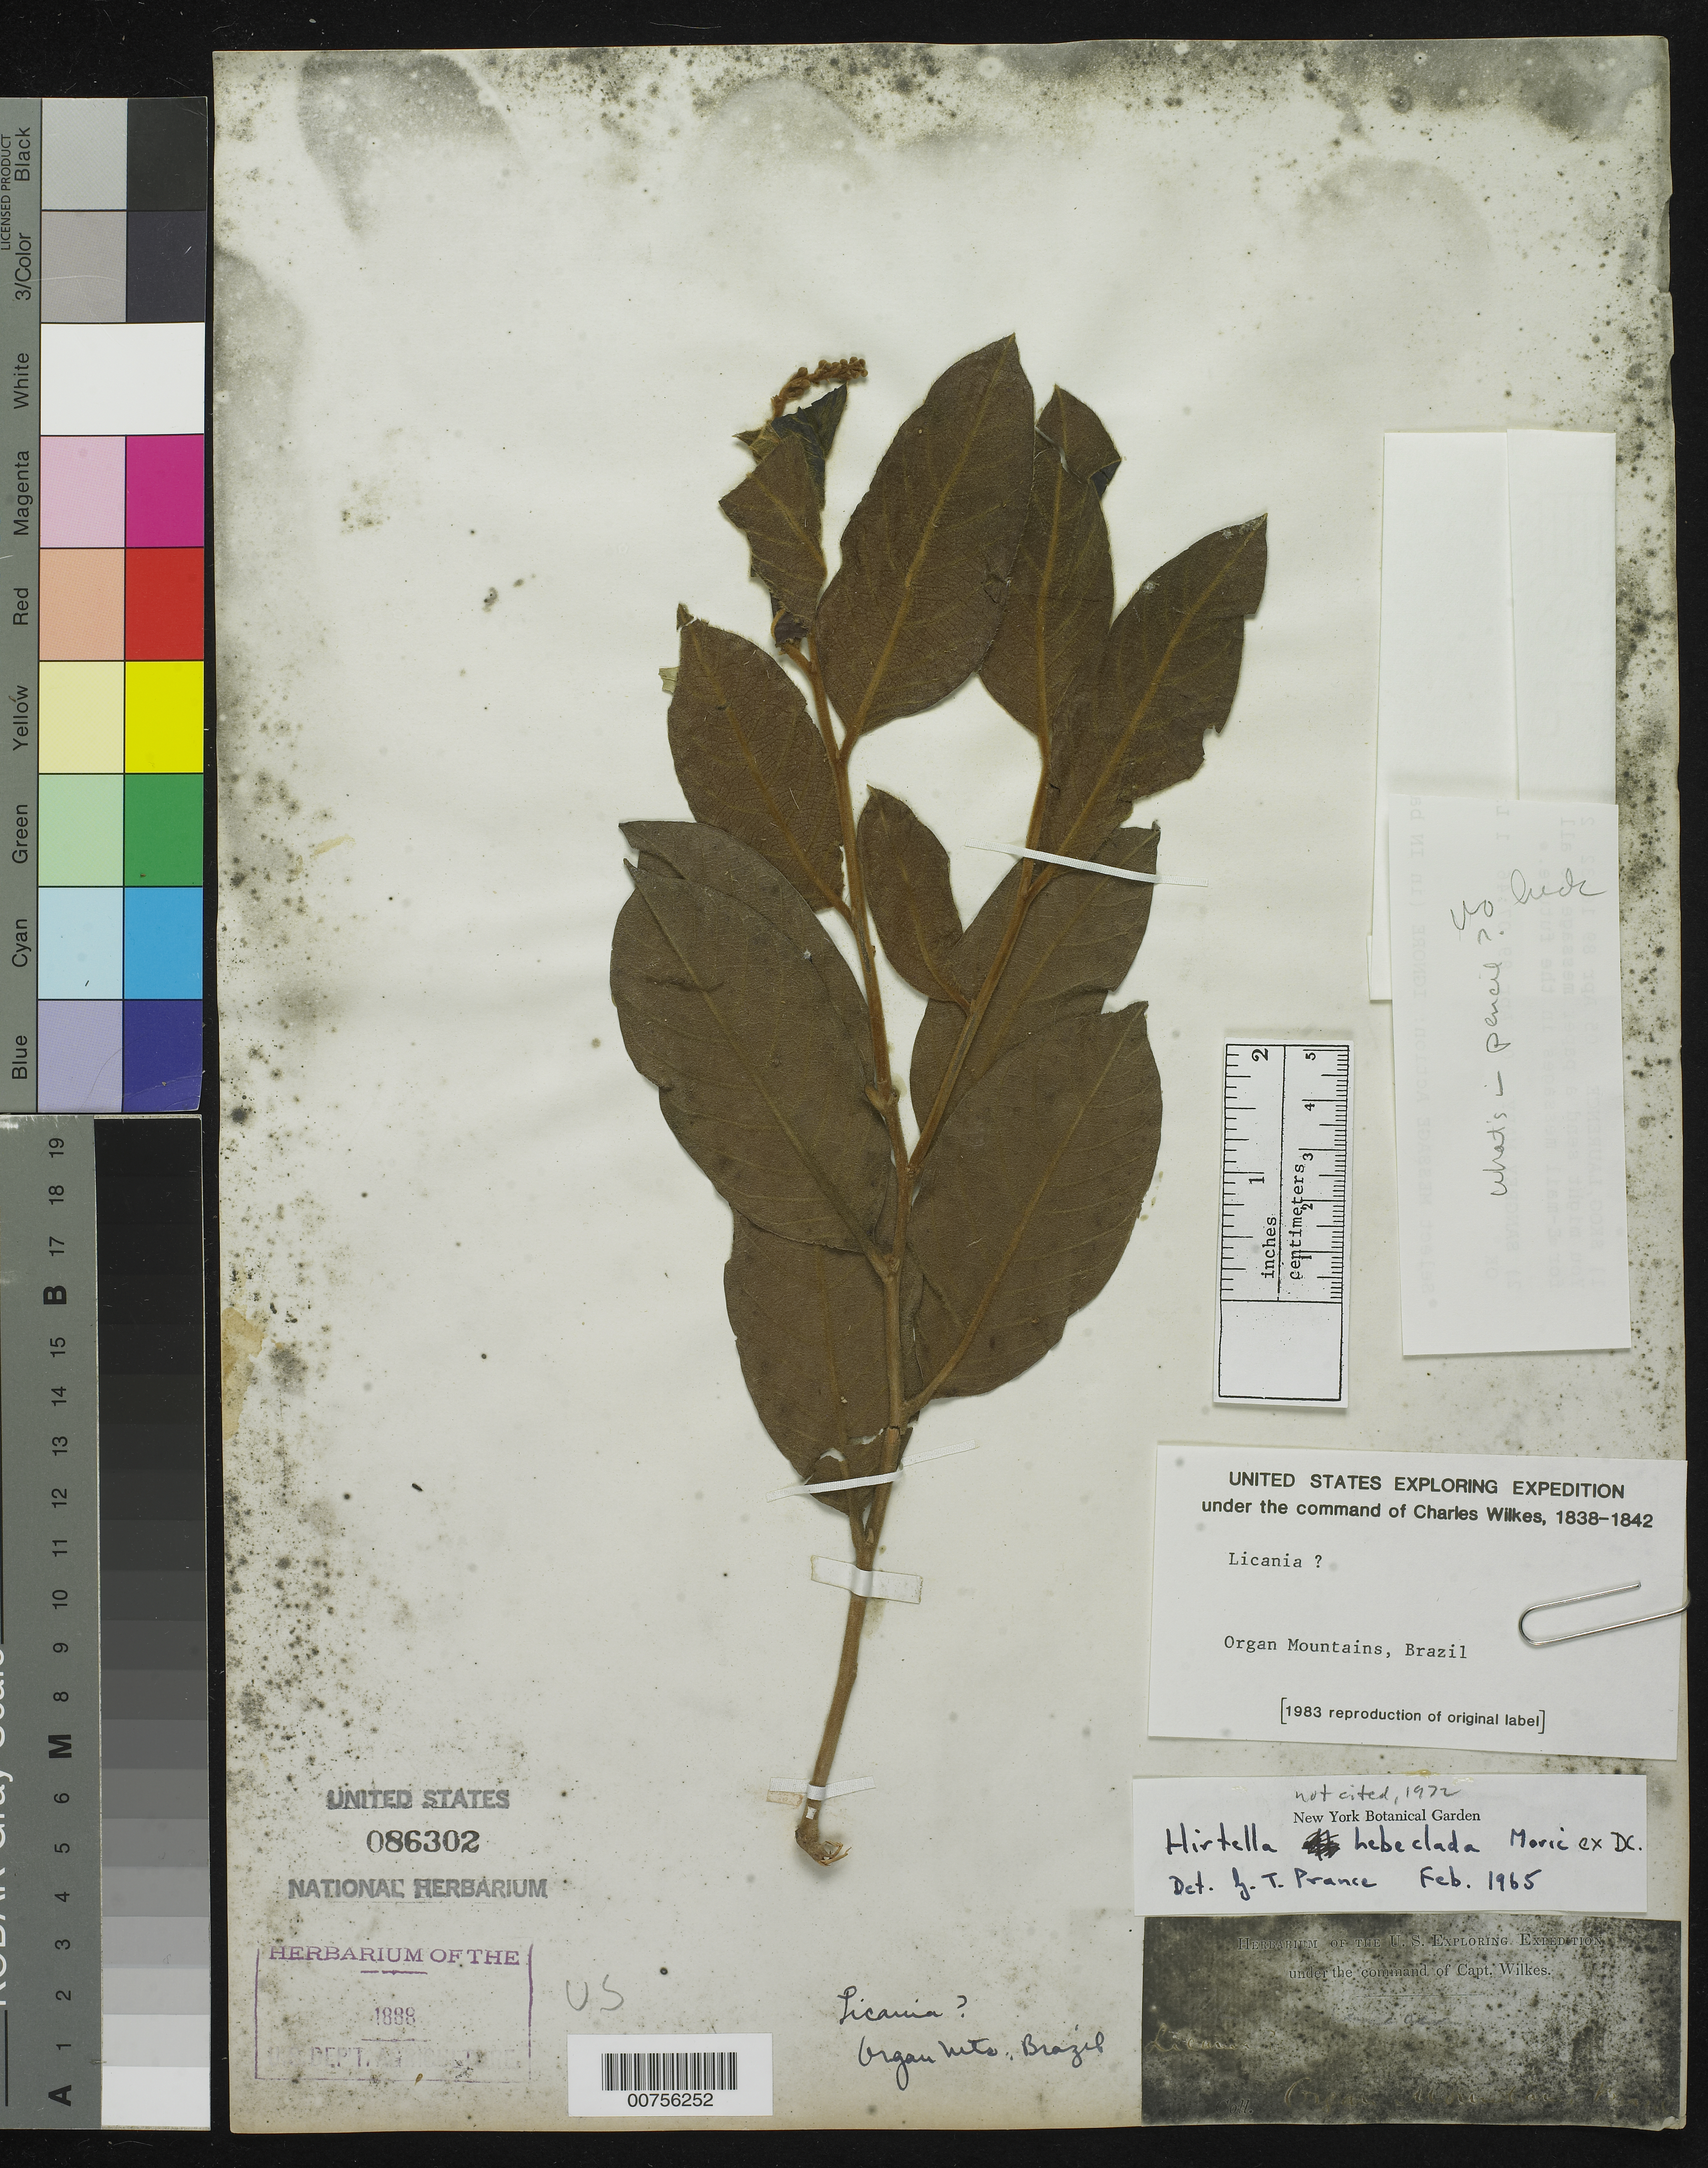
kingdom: Plantae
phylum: Tracheophyta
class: Magnoliopsida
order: Malpighiales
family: Chrysobalanaceae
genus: Hirtella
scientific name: Hirtella hebeclada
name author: Moric. ex DC.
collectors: Wilkes Explor. Exped.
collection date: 1838/1842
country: Brazil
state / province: Rio de Janeiro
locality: Organ Mountains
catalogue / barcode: US 86302